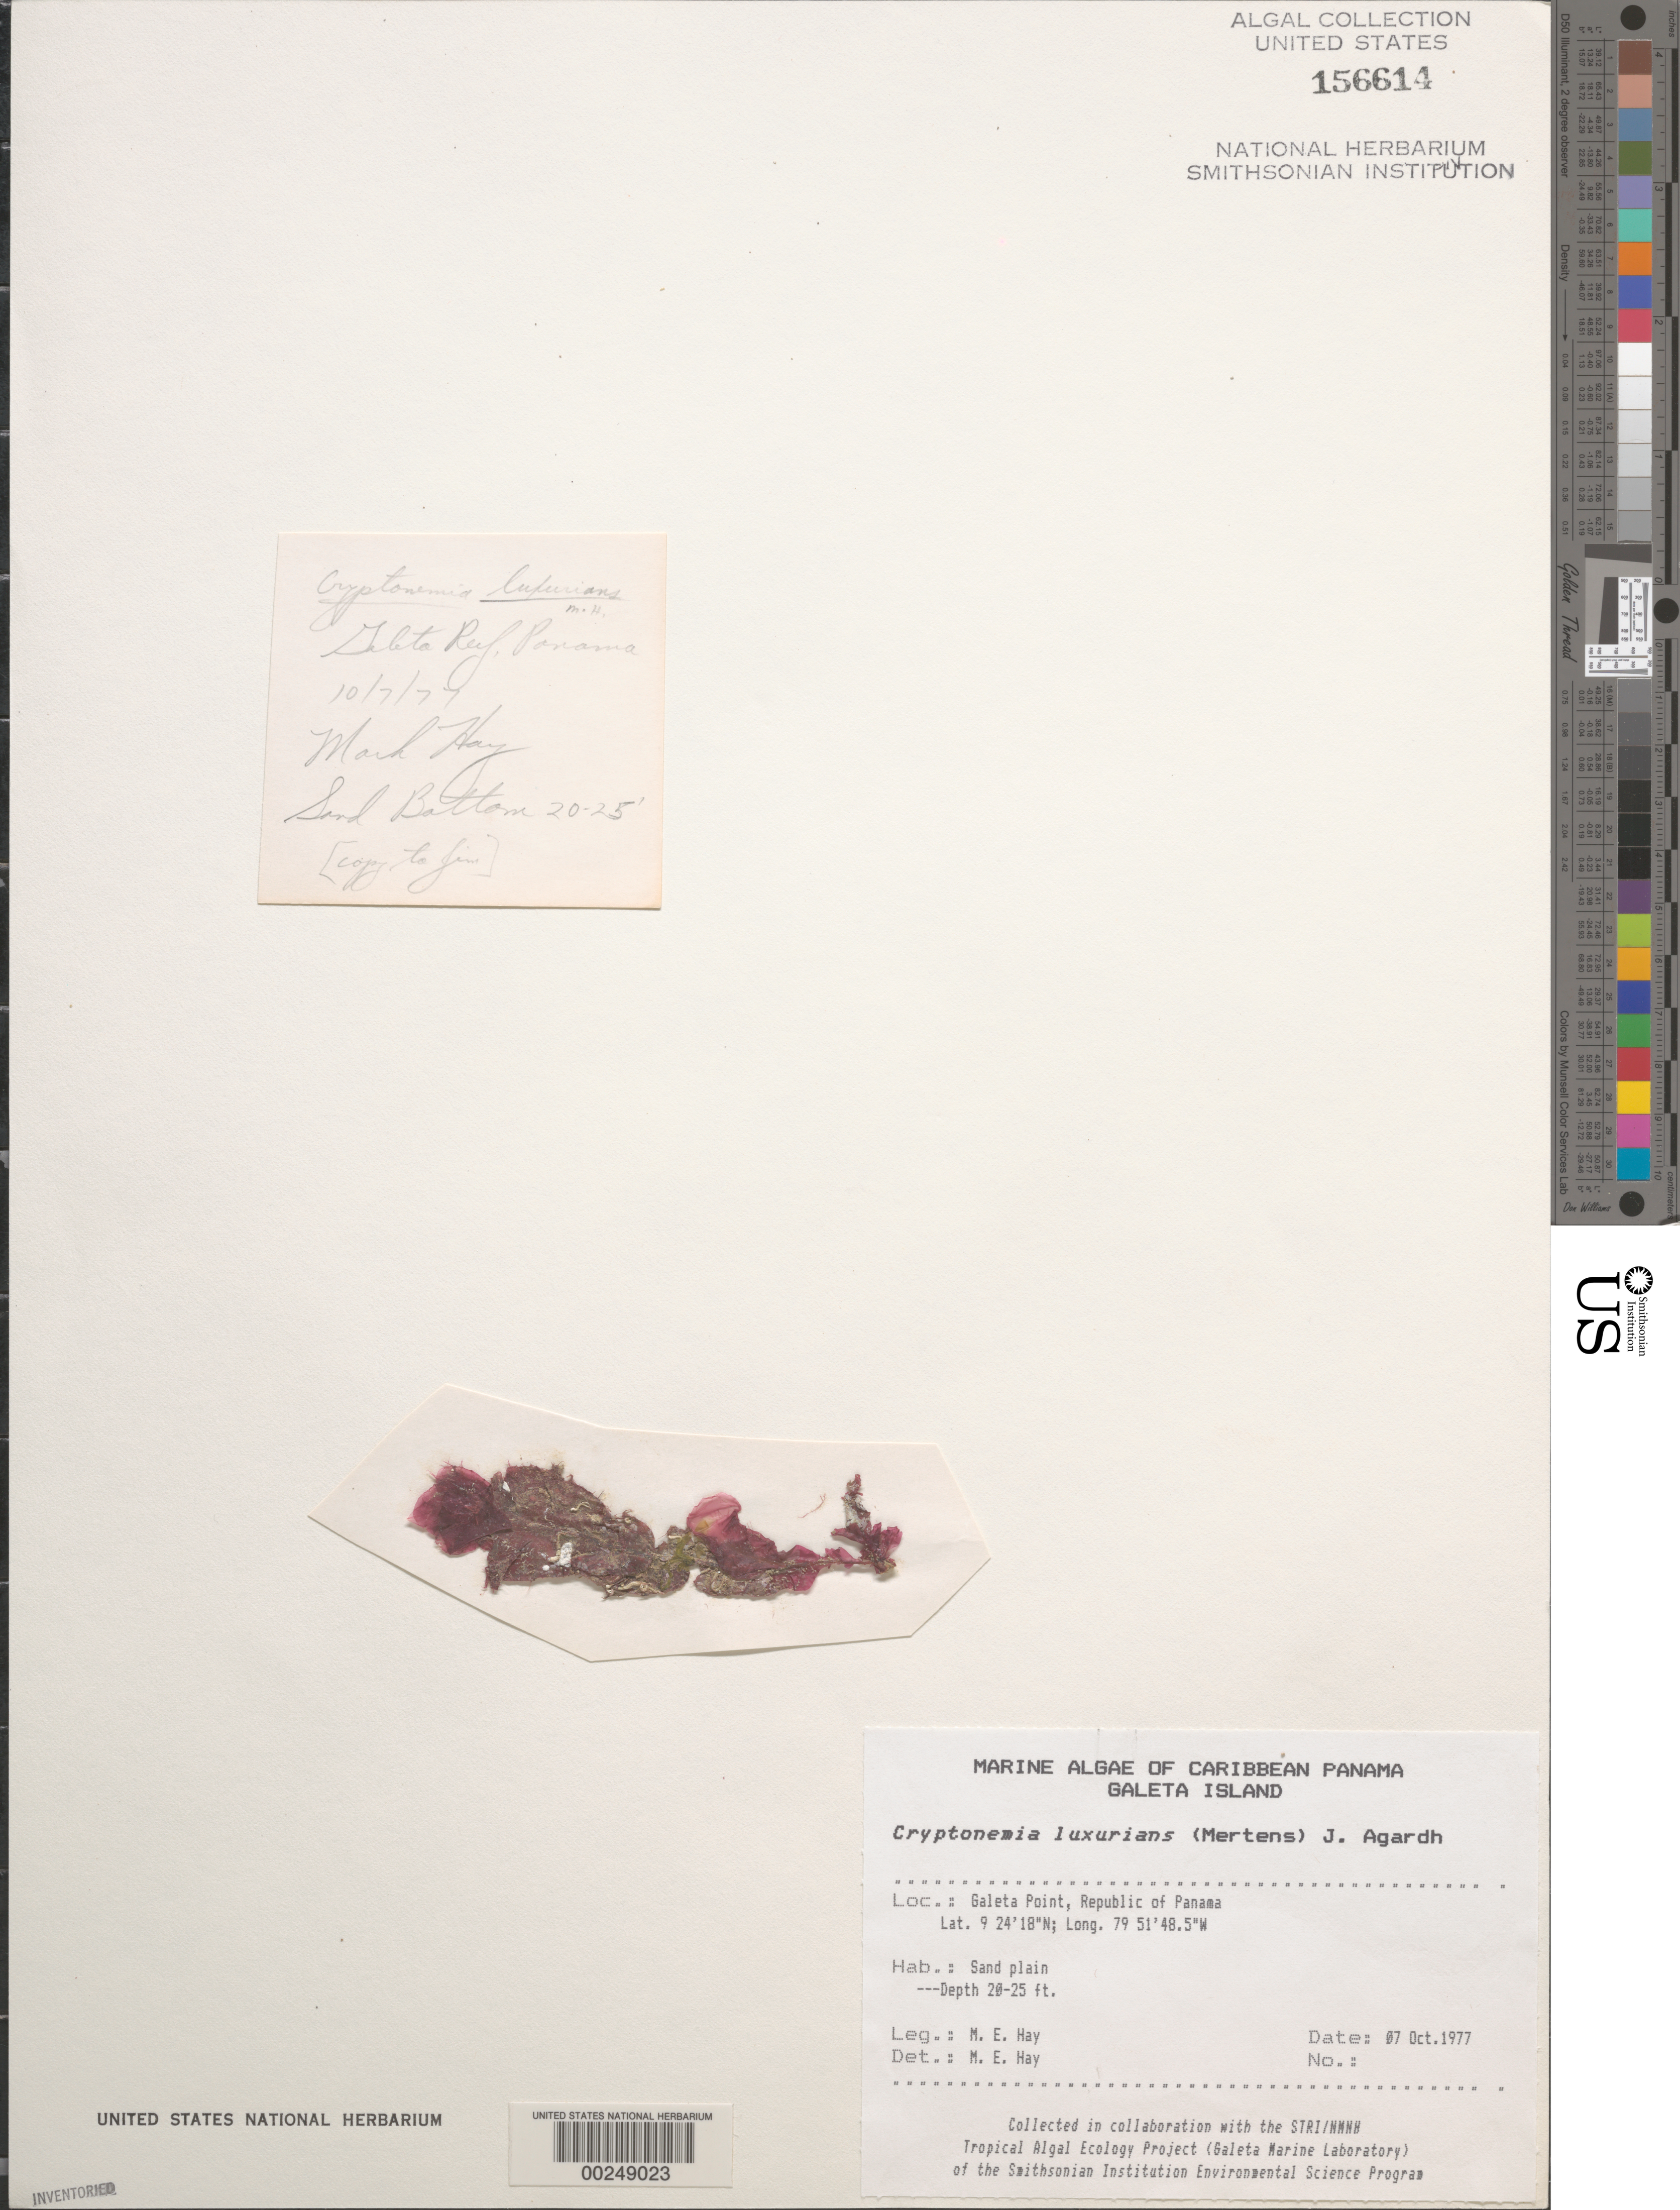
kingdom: Plantae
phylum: Rhodophyta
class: Florideophyceae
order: Halymeniales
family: Halymeniaceae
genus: Cryptonemia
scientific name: Cryptonemia seminervis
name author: (C. Agardh) J. Agardh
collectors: M. E. Hay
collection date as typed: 07 Oct 1977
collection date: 1977-10-07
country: Panama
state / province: Colón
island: Galeta Island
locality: Galeta Point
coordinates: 9 24' 18" N, 79 51' 48.5" W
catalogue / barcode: US 156614